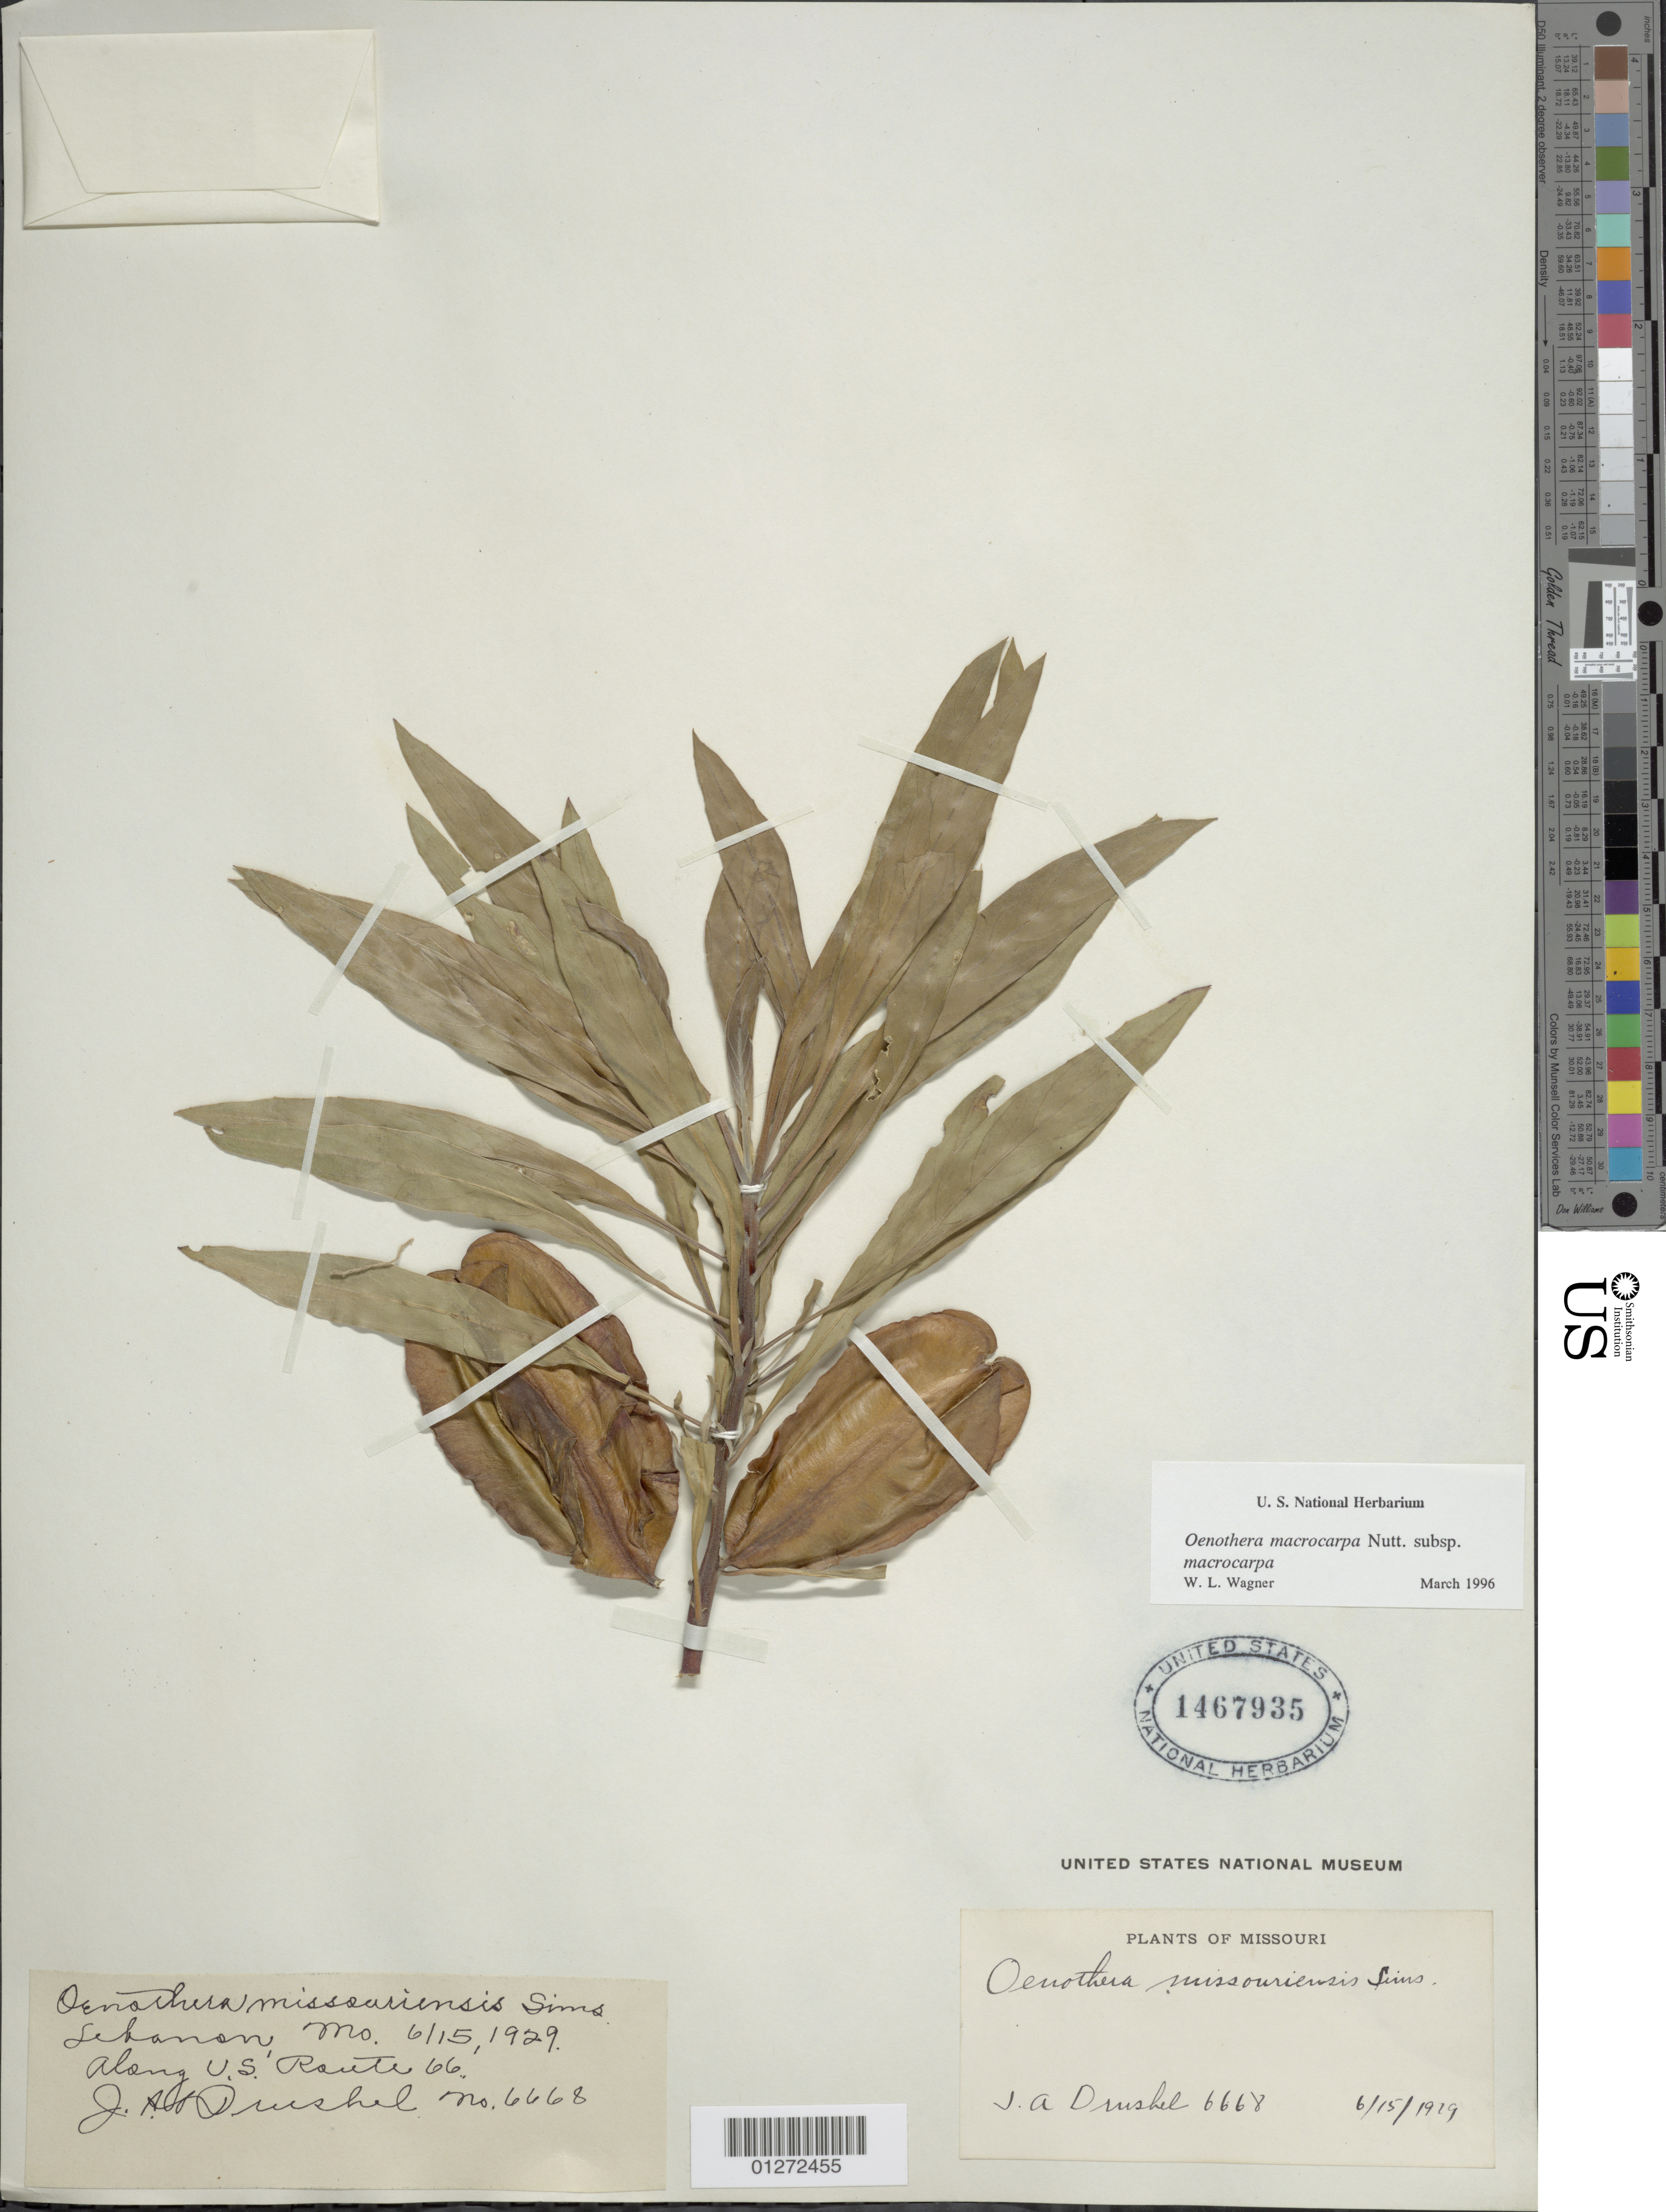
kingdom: Plantae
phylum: Tracheophyta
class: Magnoliopsida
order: Myrtales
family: Onagraceae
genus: Oenothera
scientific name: Oenothera macrocarpa subsp. macrocarpa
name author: Nutt.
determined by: Wagner, W. L., (BOT), Smithsonian Institution - National Museum of Natural History (UNITED STATES)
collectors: J. A. Drushel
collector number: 6668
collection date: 1929-06-15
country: United States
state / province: Missouri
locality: Lebanon, US Hwy 66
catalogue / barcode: US 1467935